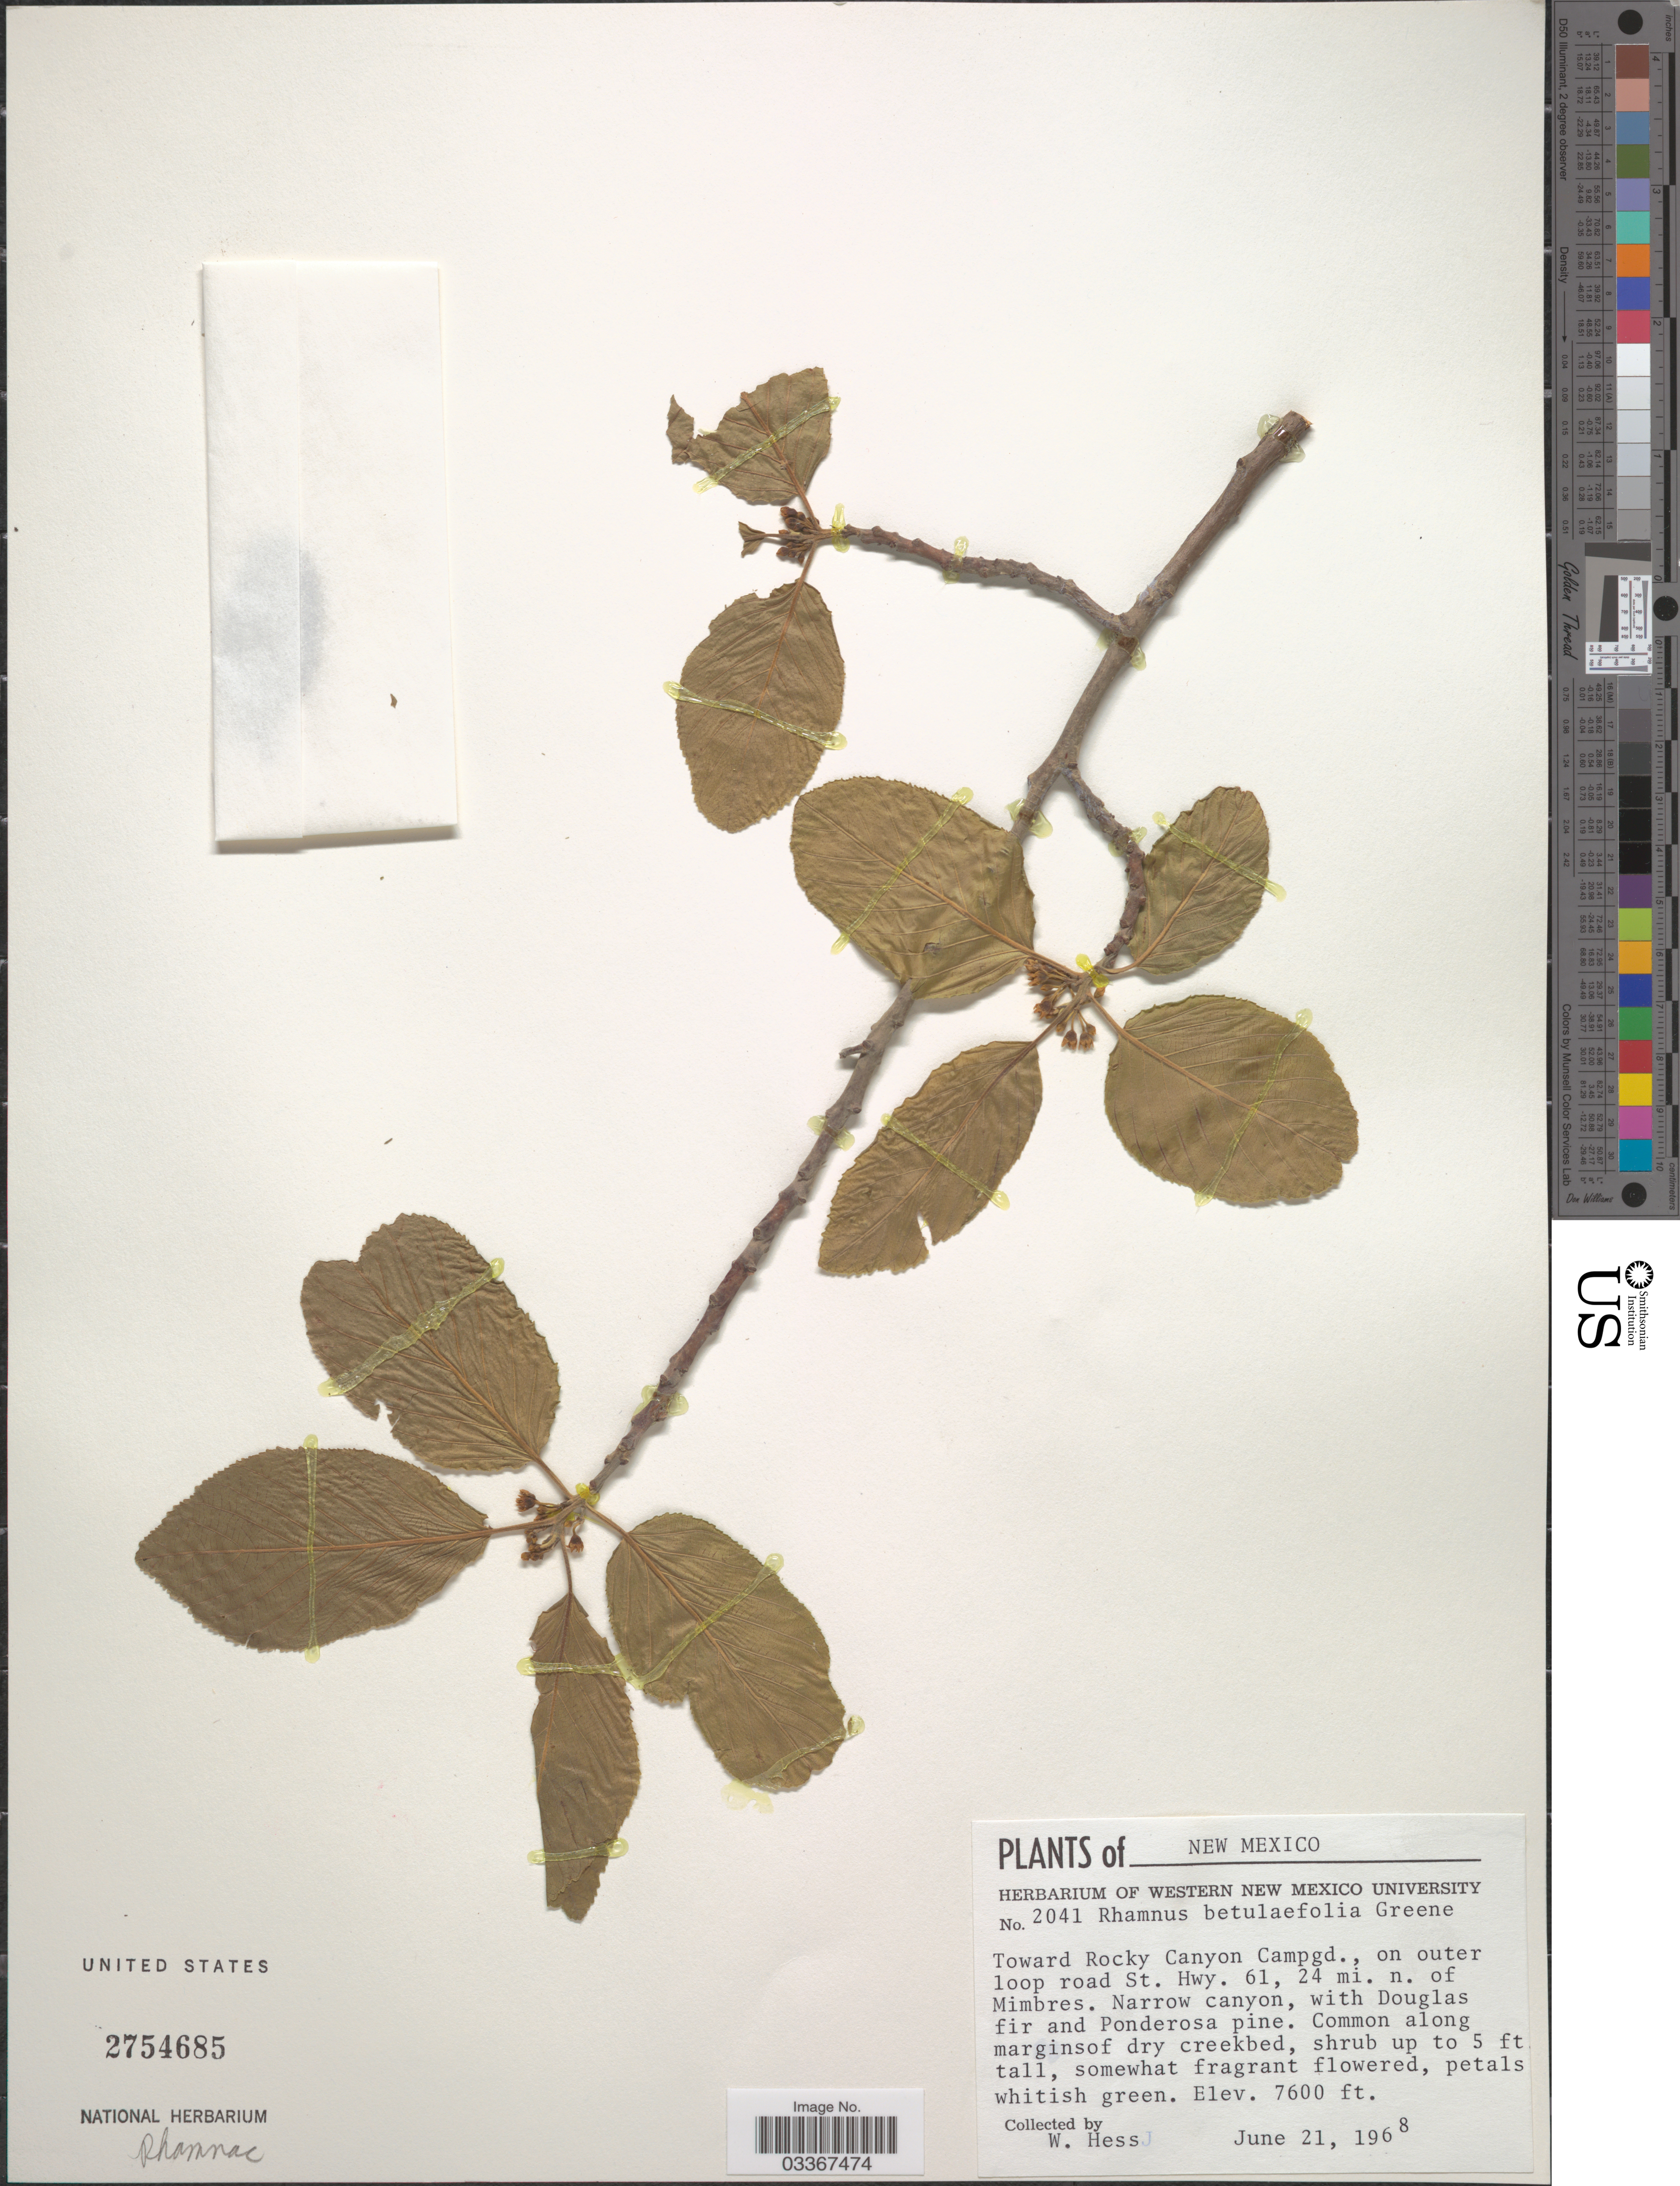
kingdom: Plantae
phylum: Tracheophyta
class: Magnoliopsida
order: Rosales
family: Rhamnaceae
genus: Frangula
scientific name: Frangula betulifolia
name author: (Greene) Grubov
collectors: W. Hess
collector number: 2041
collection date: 1968-06-21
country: United States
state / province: New Mexico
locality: Toward Rocky Canyon Campgd., on outer loop road St. Hwy. 61, 24 mi. n. of Mimbres. Narrow canyon.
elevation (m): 2316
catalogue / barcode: US 2754685